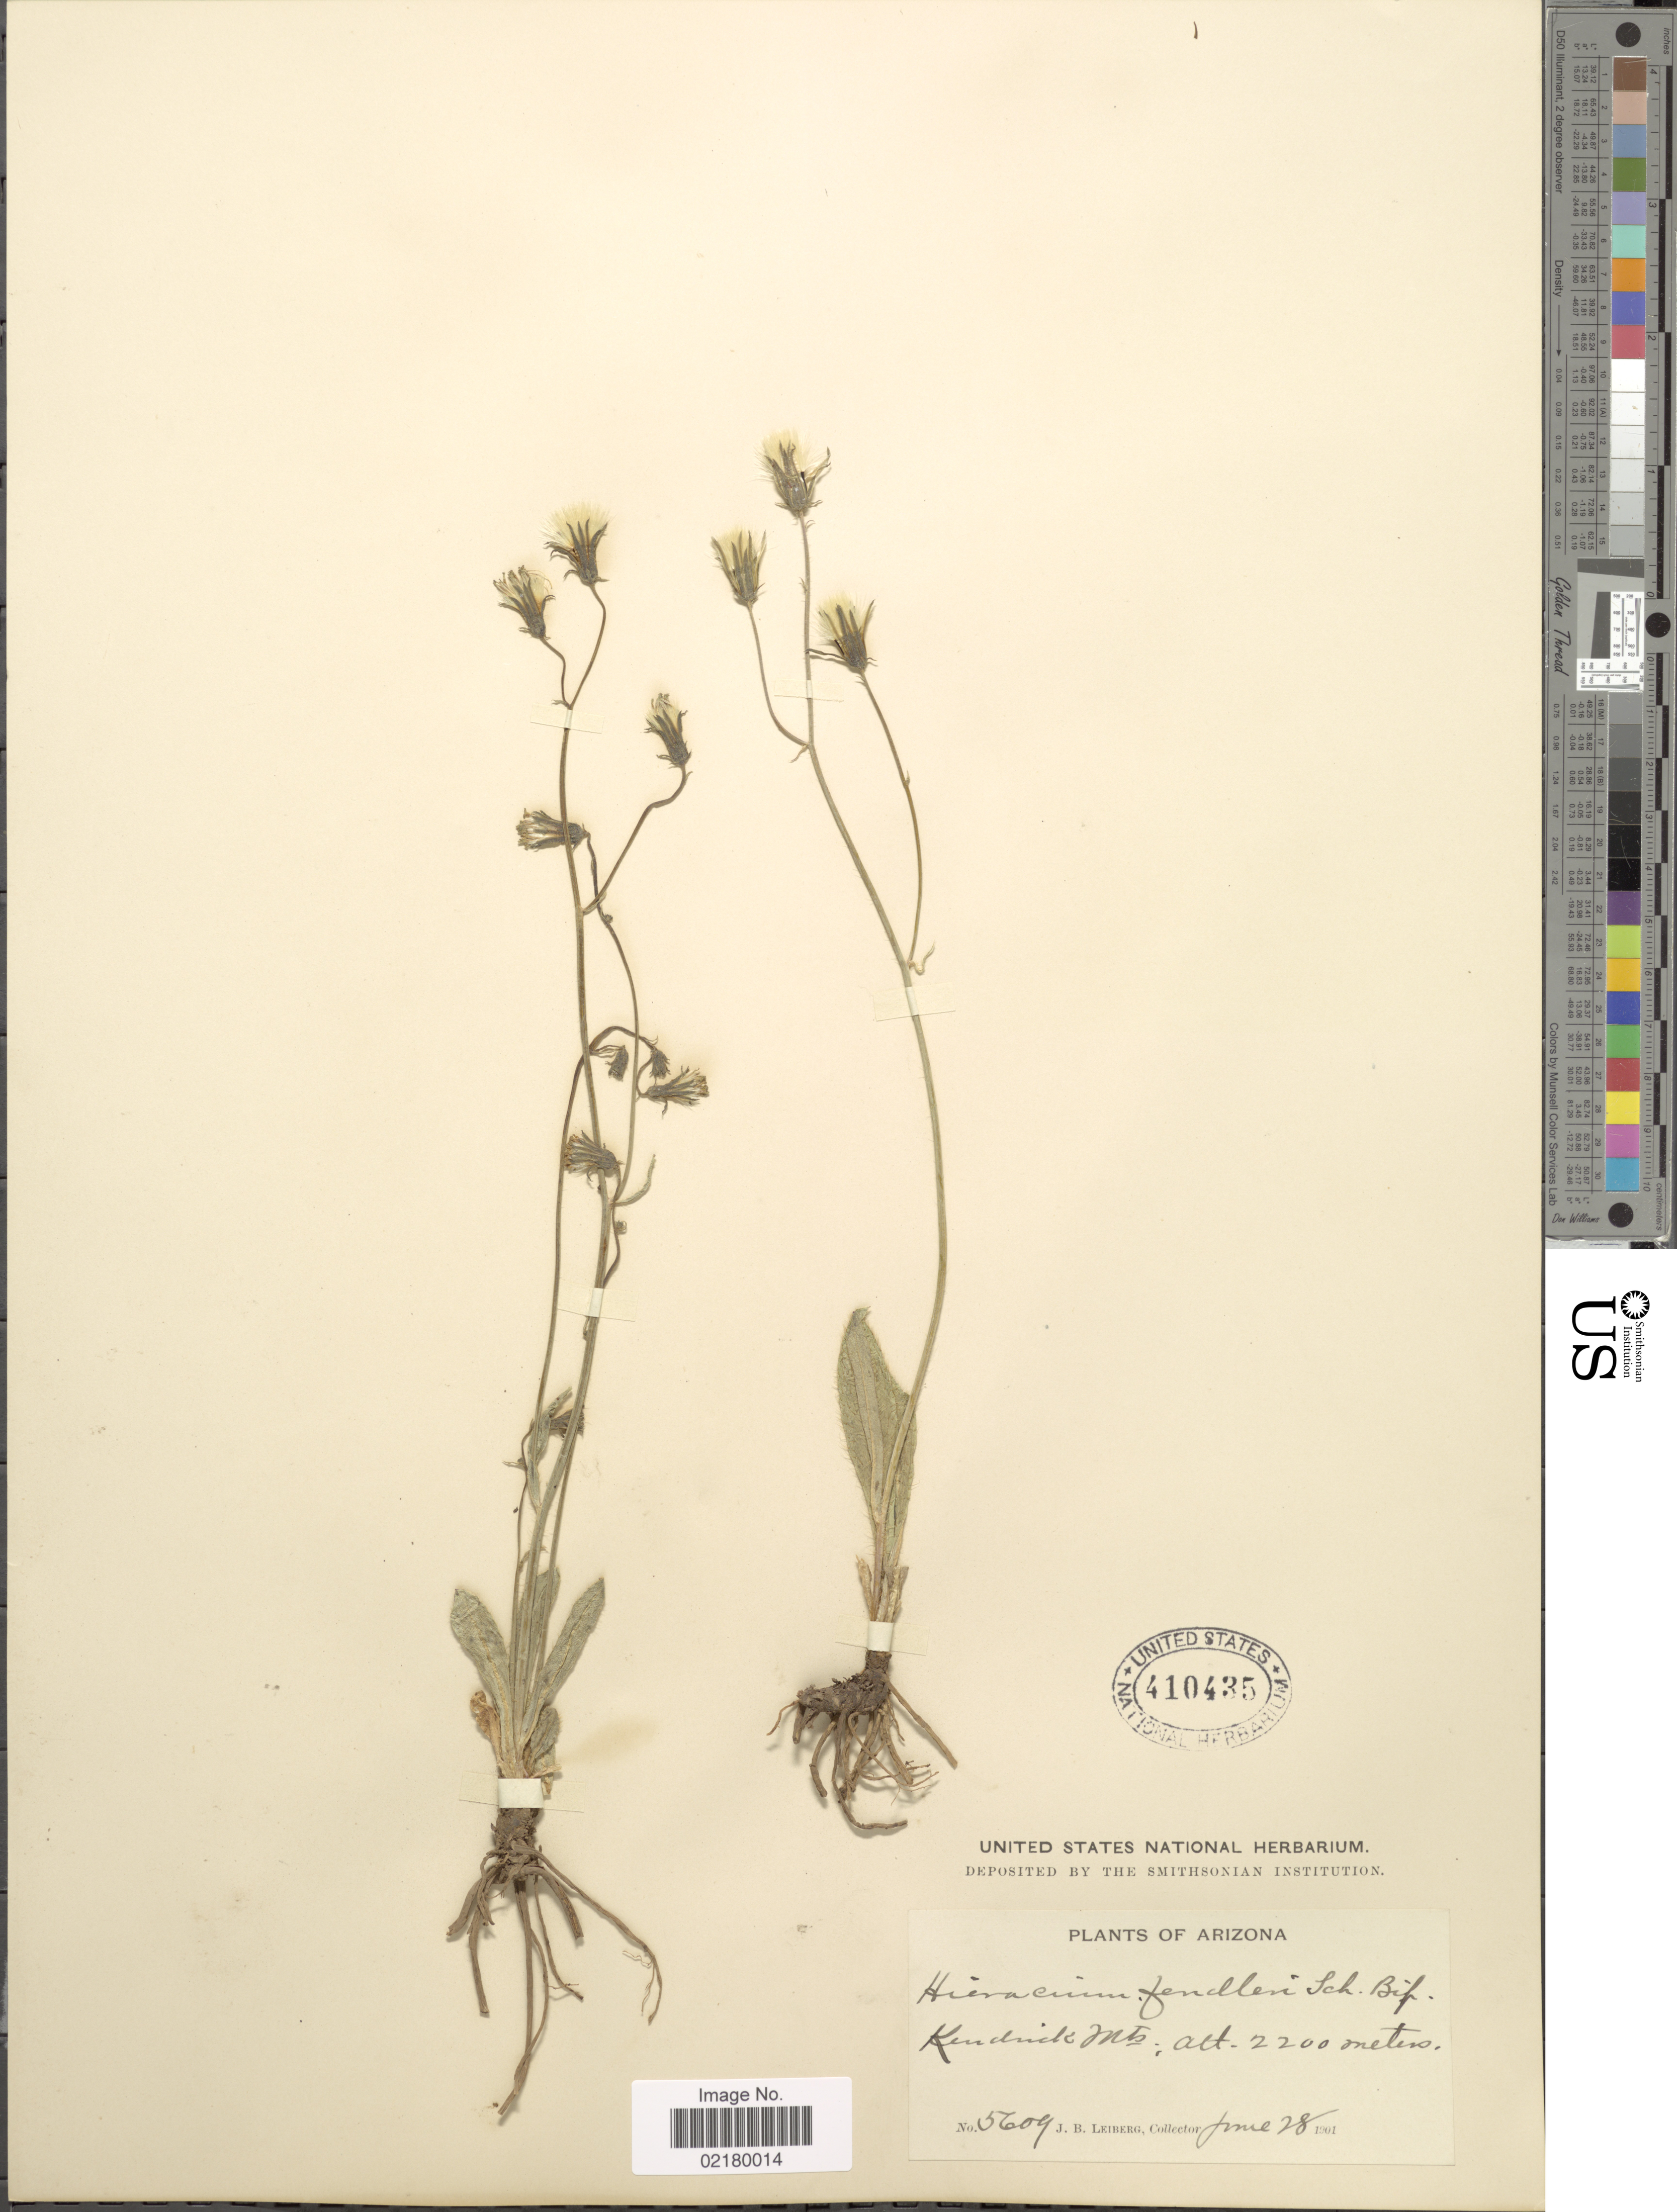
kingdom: Plantae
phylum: Tracheophyta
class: Magnoliopsida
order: Asterales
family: Asteraceae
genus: Hieracium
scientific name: Hieracium fendleri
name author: Sch. Bip.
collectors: J. B. Leiberg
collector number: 5609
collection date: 1901-06-28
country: United States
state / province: Arizona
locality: Kendrick Mts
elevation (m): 2200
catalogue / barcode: US 410435